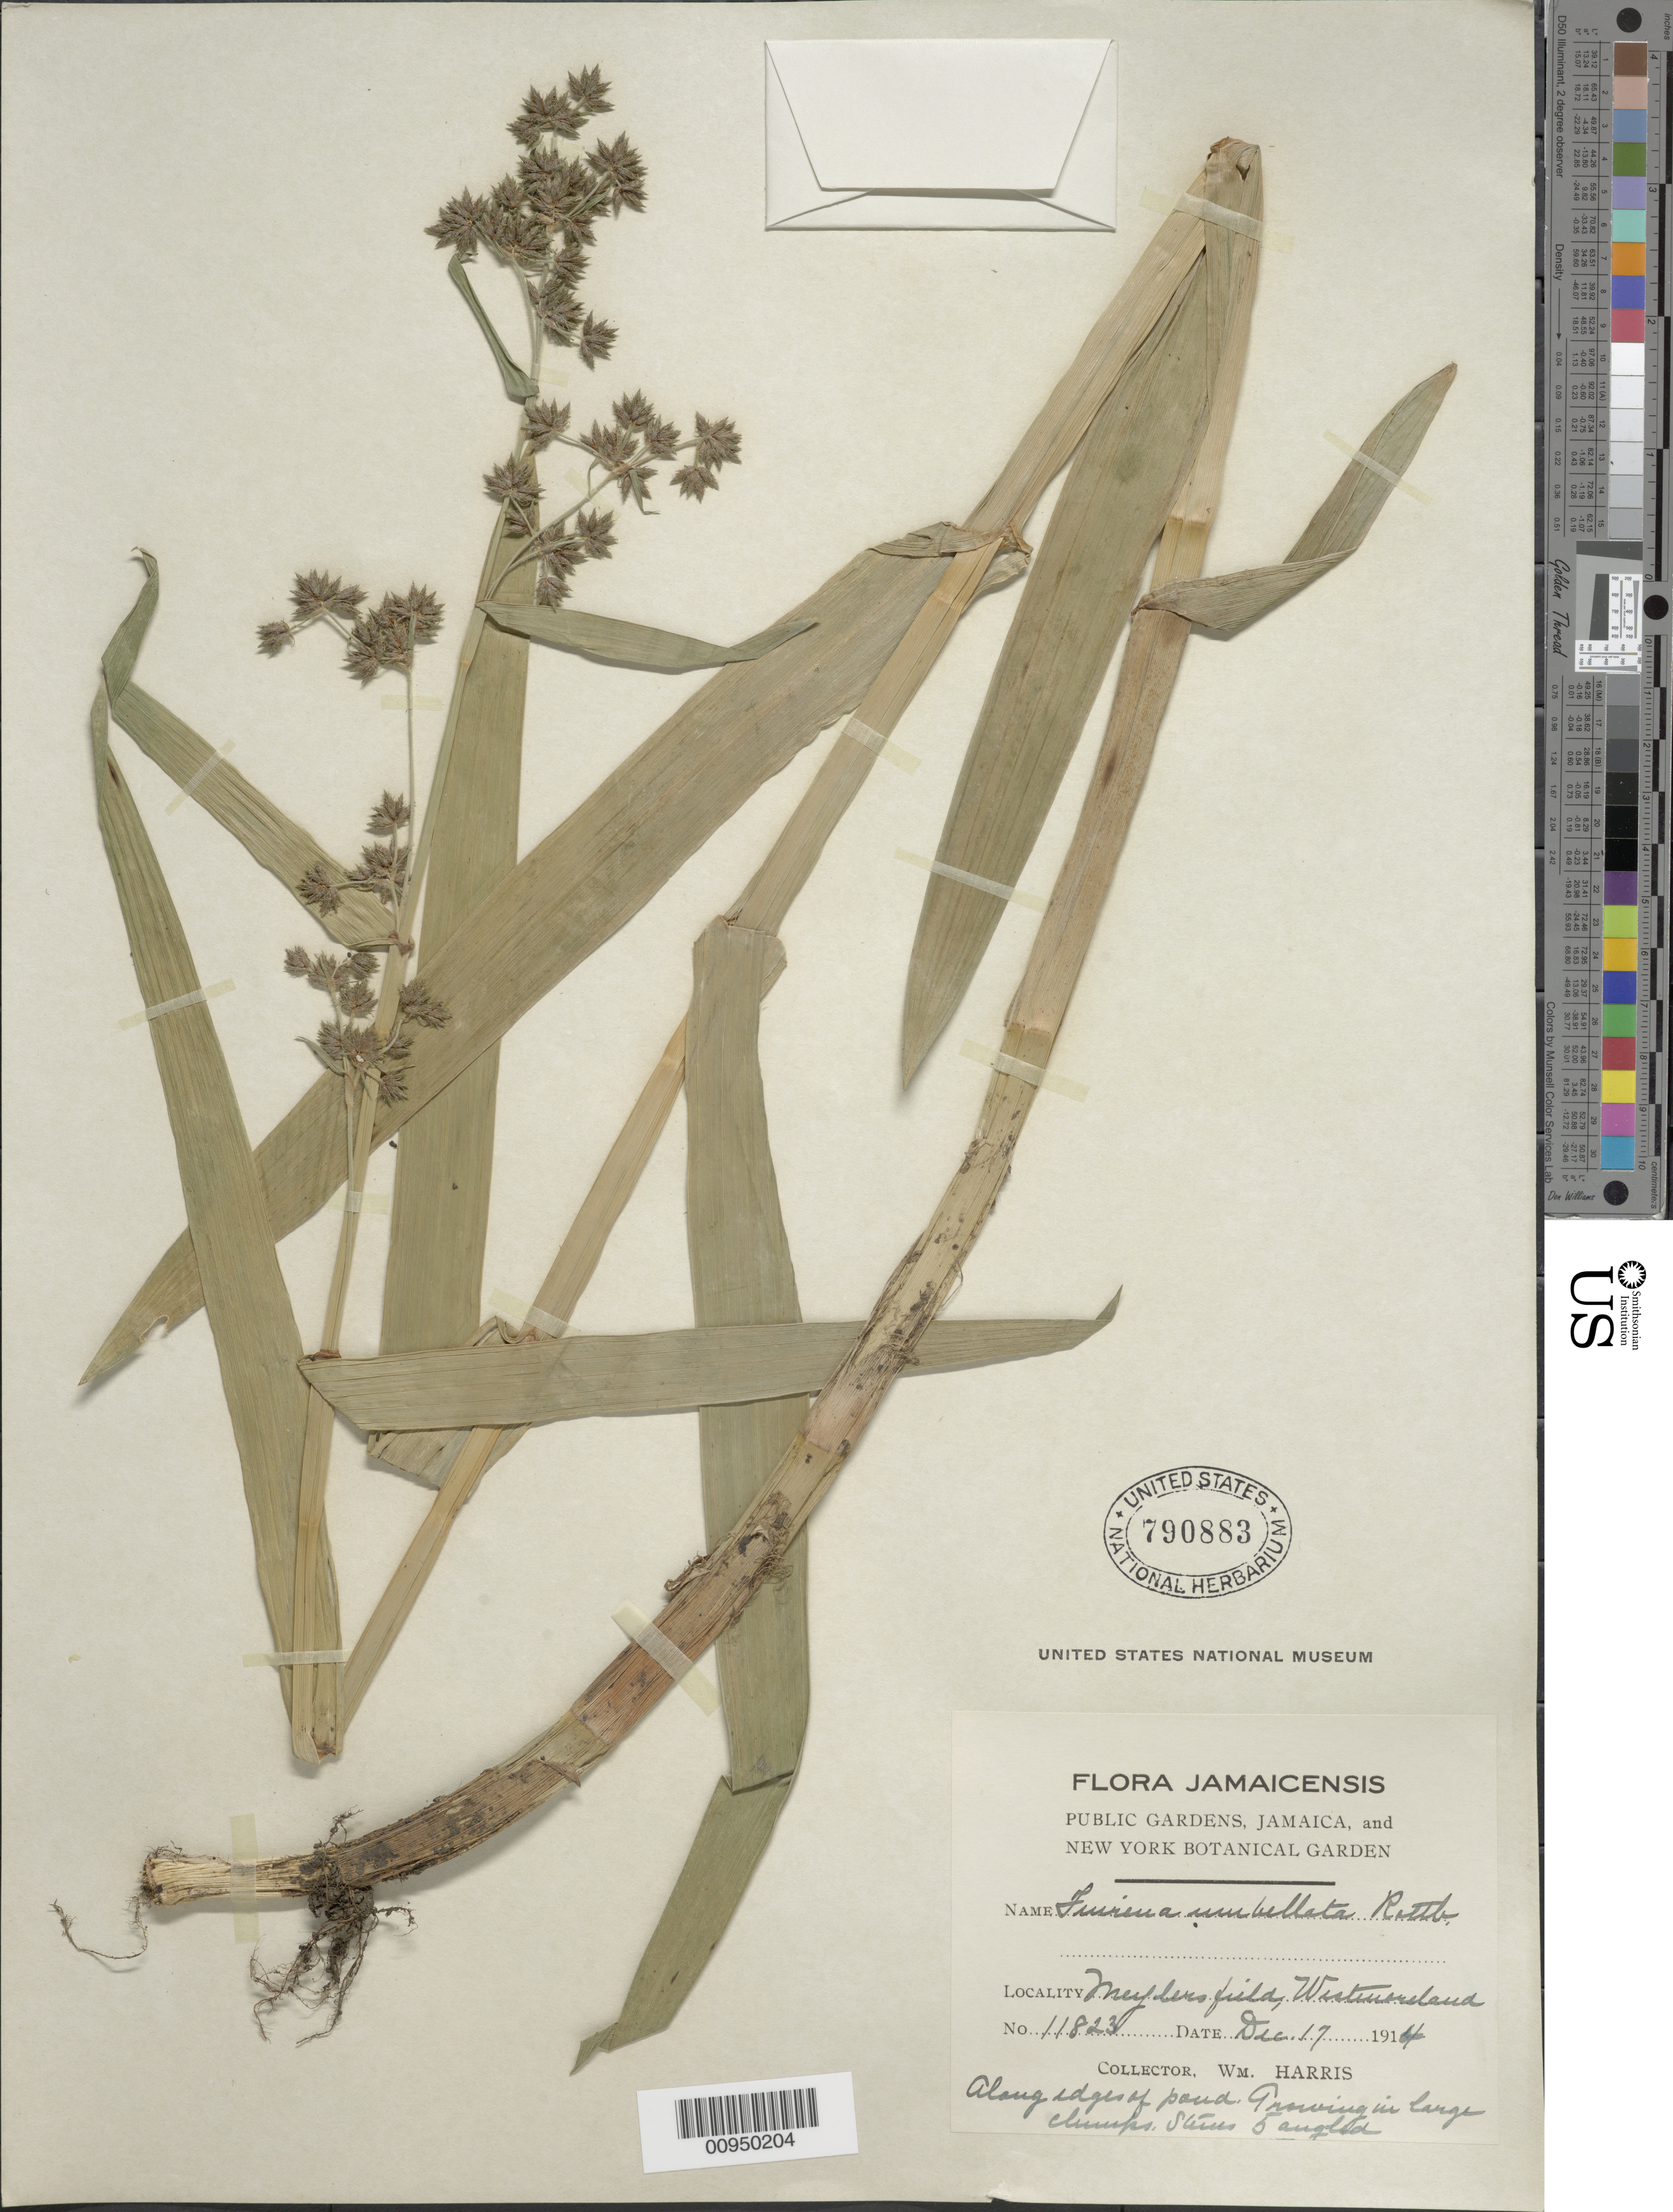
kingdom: Plantae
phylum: Tracheophyta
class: Liliopsida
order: Poales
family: Cyperaceae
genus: Fuirena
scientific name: Fuirena umbellata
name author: Rottb.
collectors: W. H. Harris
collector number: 11823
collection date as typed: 17 Dec 1914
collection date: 1914-12-17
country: Jamaica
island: Jamaica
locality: Pond of "Meylens" field, Westmoreland,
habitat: Along edges of pond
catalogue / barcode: US 790883